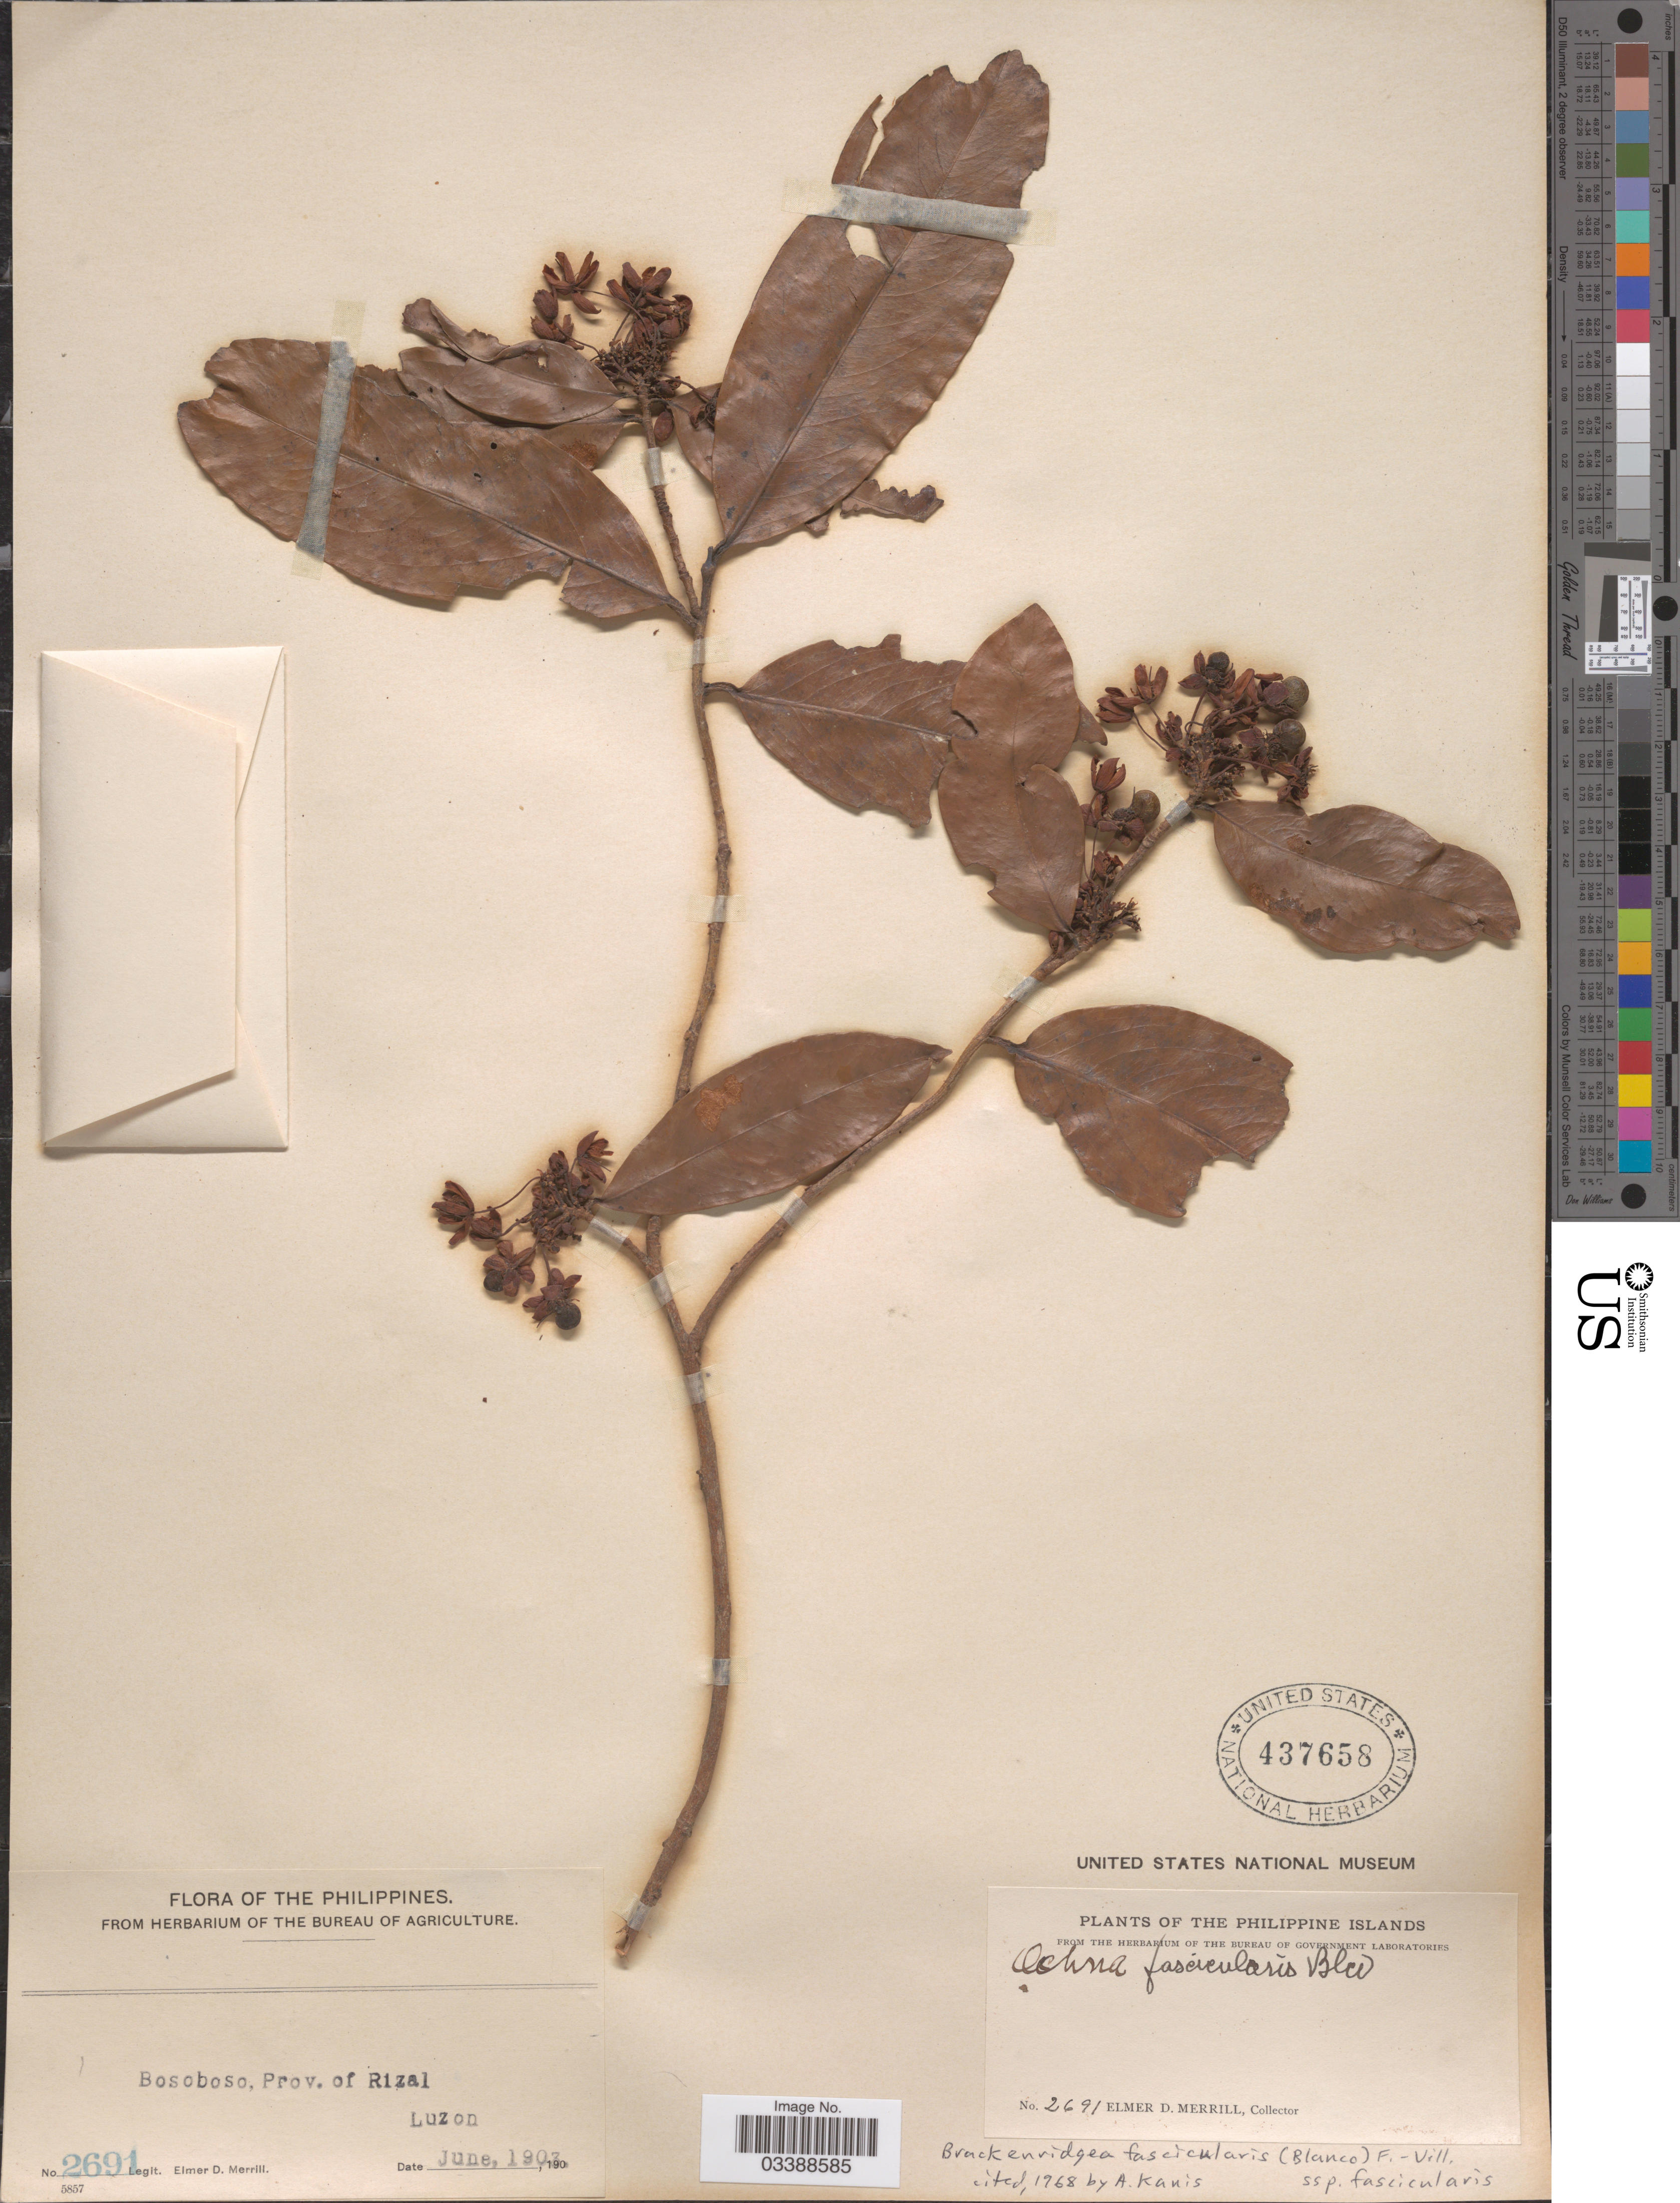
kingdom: Plantae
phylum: Tracheophyta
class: Magnoliopsida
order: Malpighiales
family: Ochnaceae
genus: Brackenridgea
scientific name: Brackenridgea fascicularis subsp. fascicularis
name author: (Blanco) Kanis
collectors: E. D. Merrill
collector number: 2691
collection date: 1903-06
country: Philippines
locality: Bosoboso, Prov. of Rizal. Luzon.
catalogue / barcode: US 437658